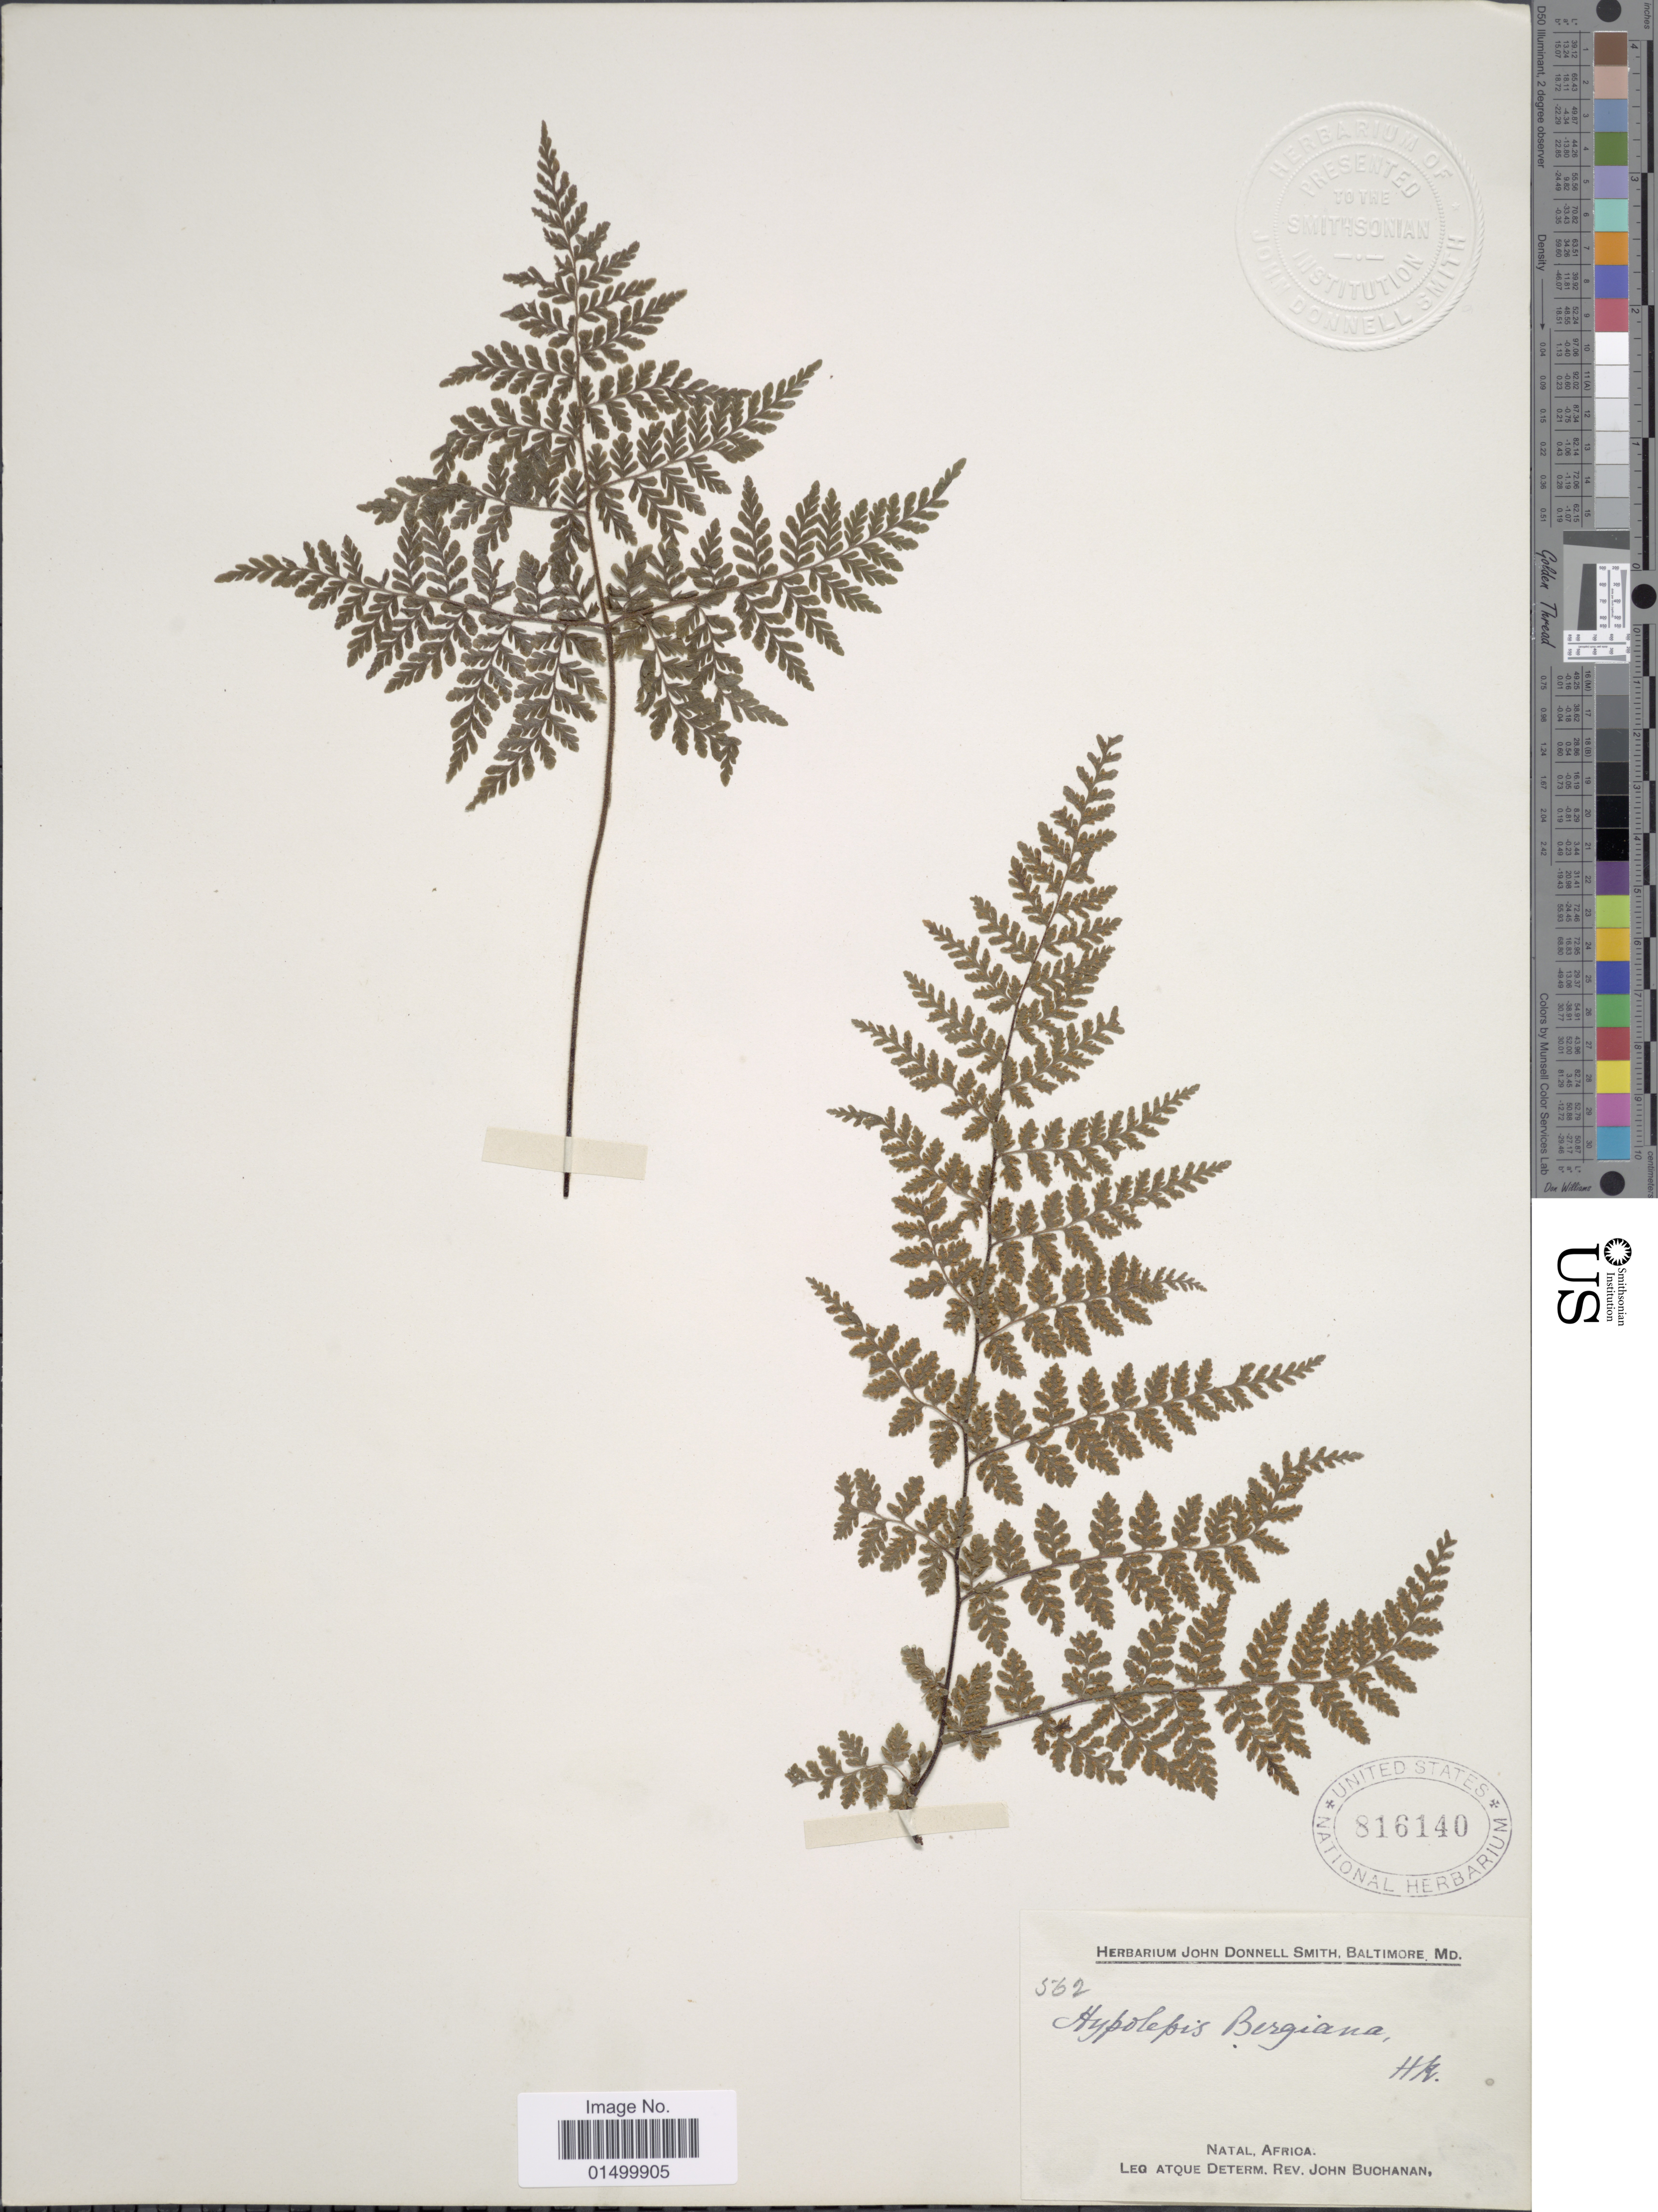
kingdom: Plantae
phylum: Tracheophyta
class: Polypodiopsida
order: Polypodiales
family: Pteridaceae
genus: Cheilanthes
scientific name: Cheilanthes bergiana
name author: Schltdl.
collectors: J. Buchanan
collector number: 562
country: South Africa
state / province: KwaZulu-Natal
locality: Natal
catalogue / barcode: US 816140